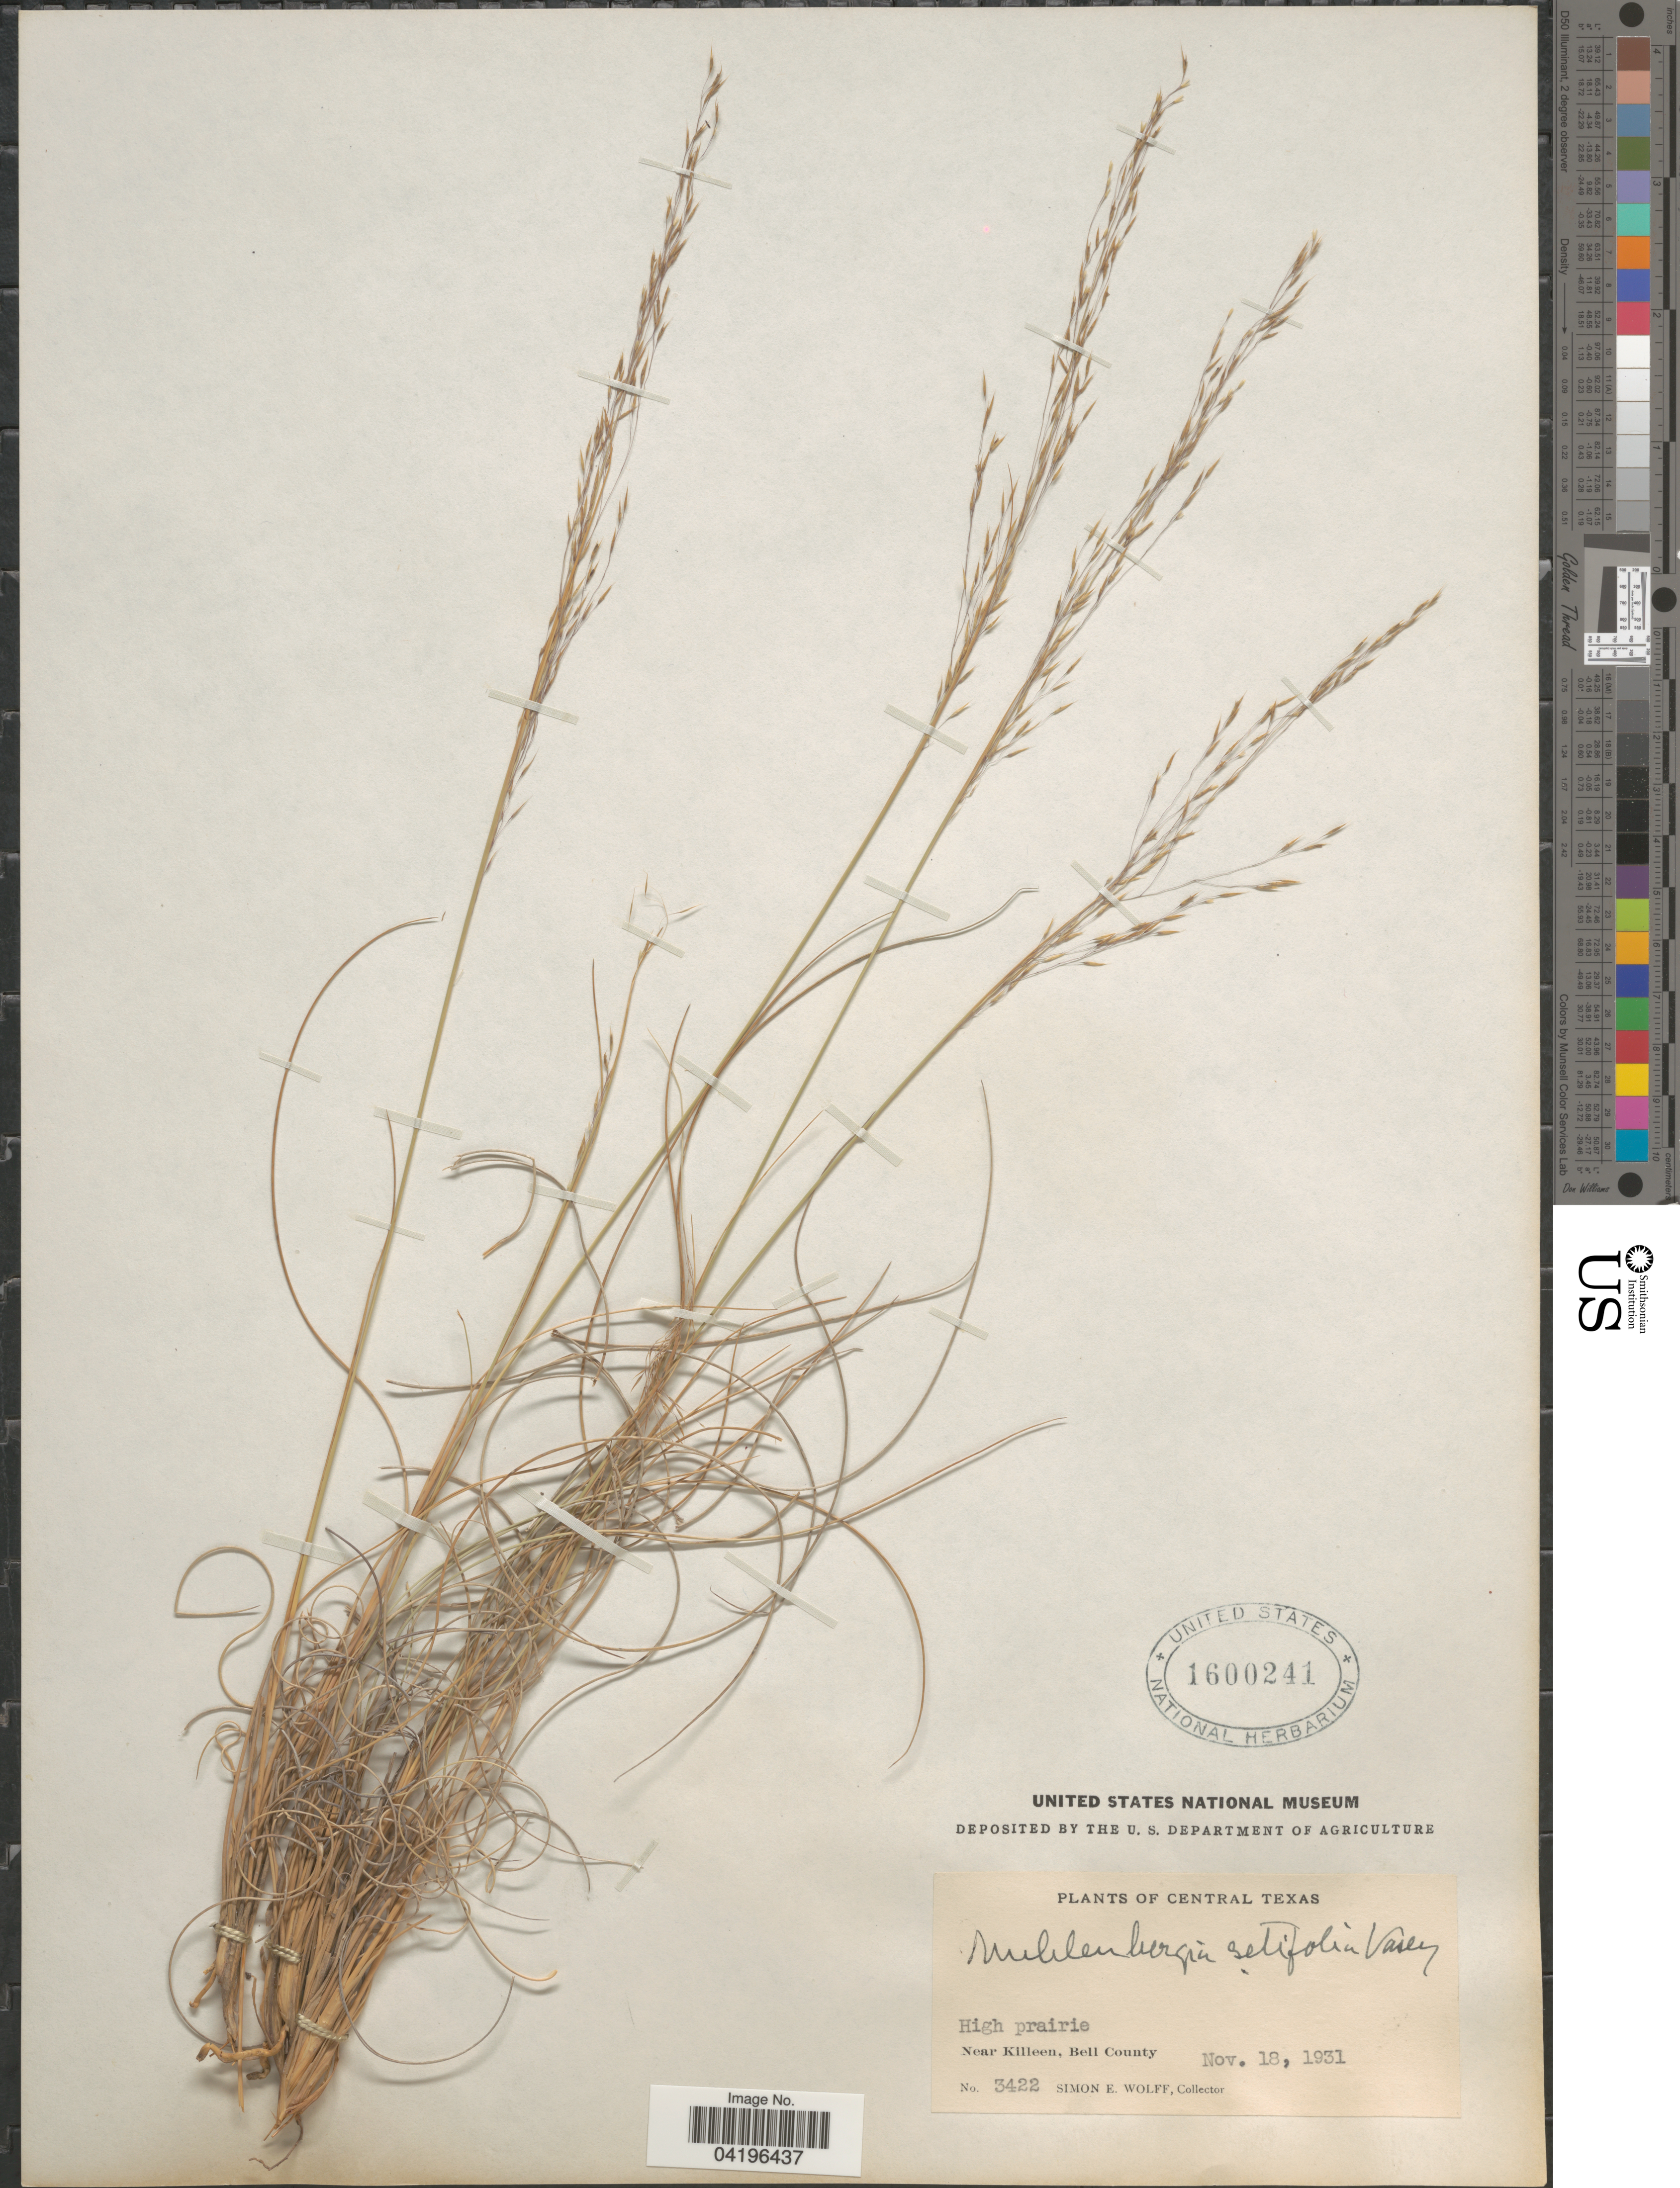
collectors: S. E. Wolff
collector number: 3422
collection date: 1931-11-18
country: United States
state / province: Texas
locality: Central Texas. Near Killeen, Bell County.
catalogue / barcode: US 1600241